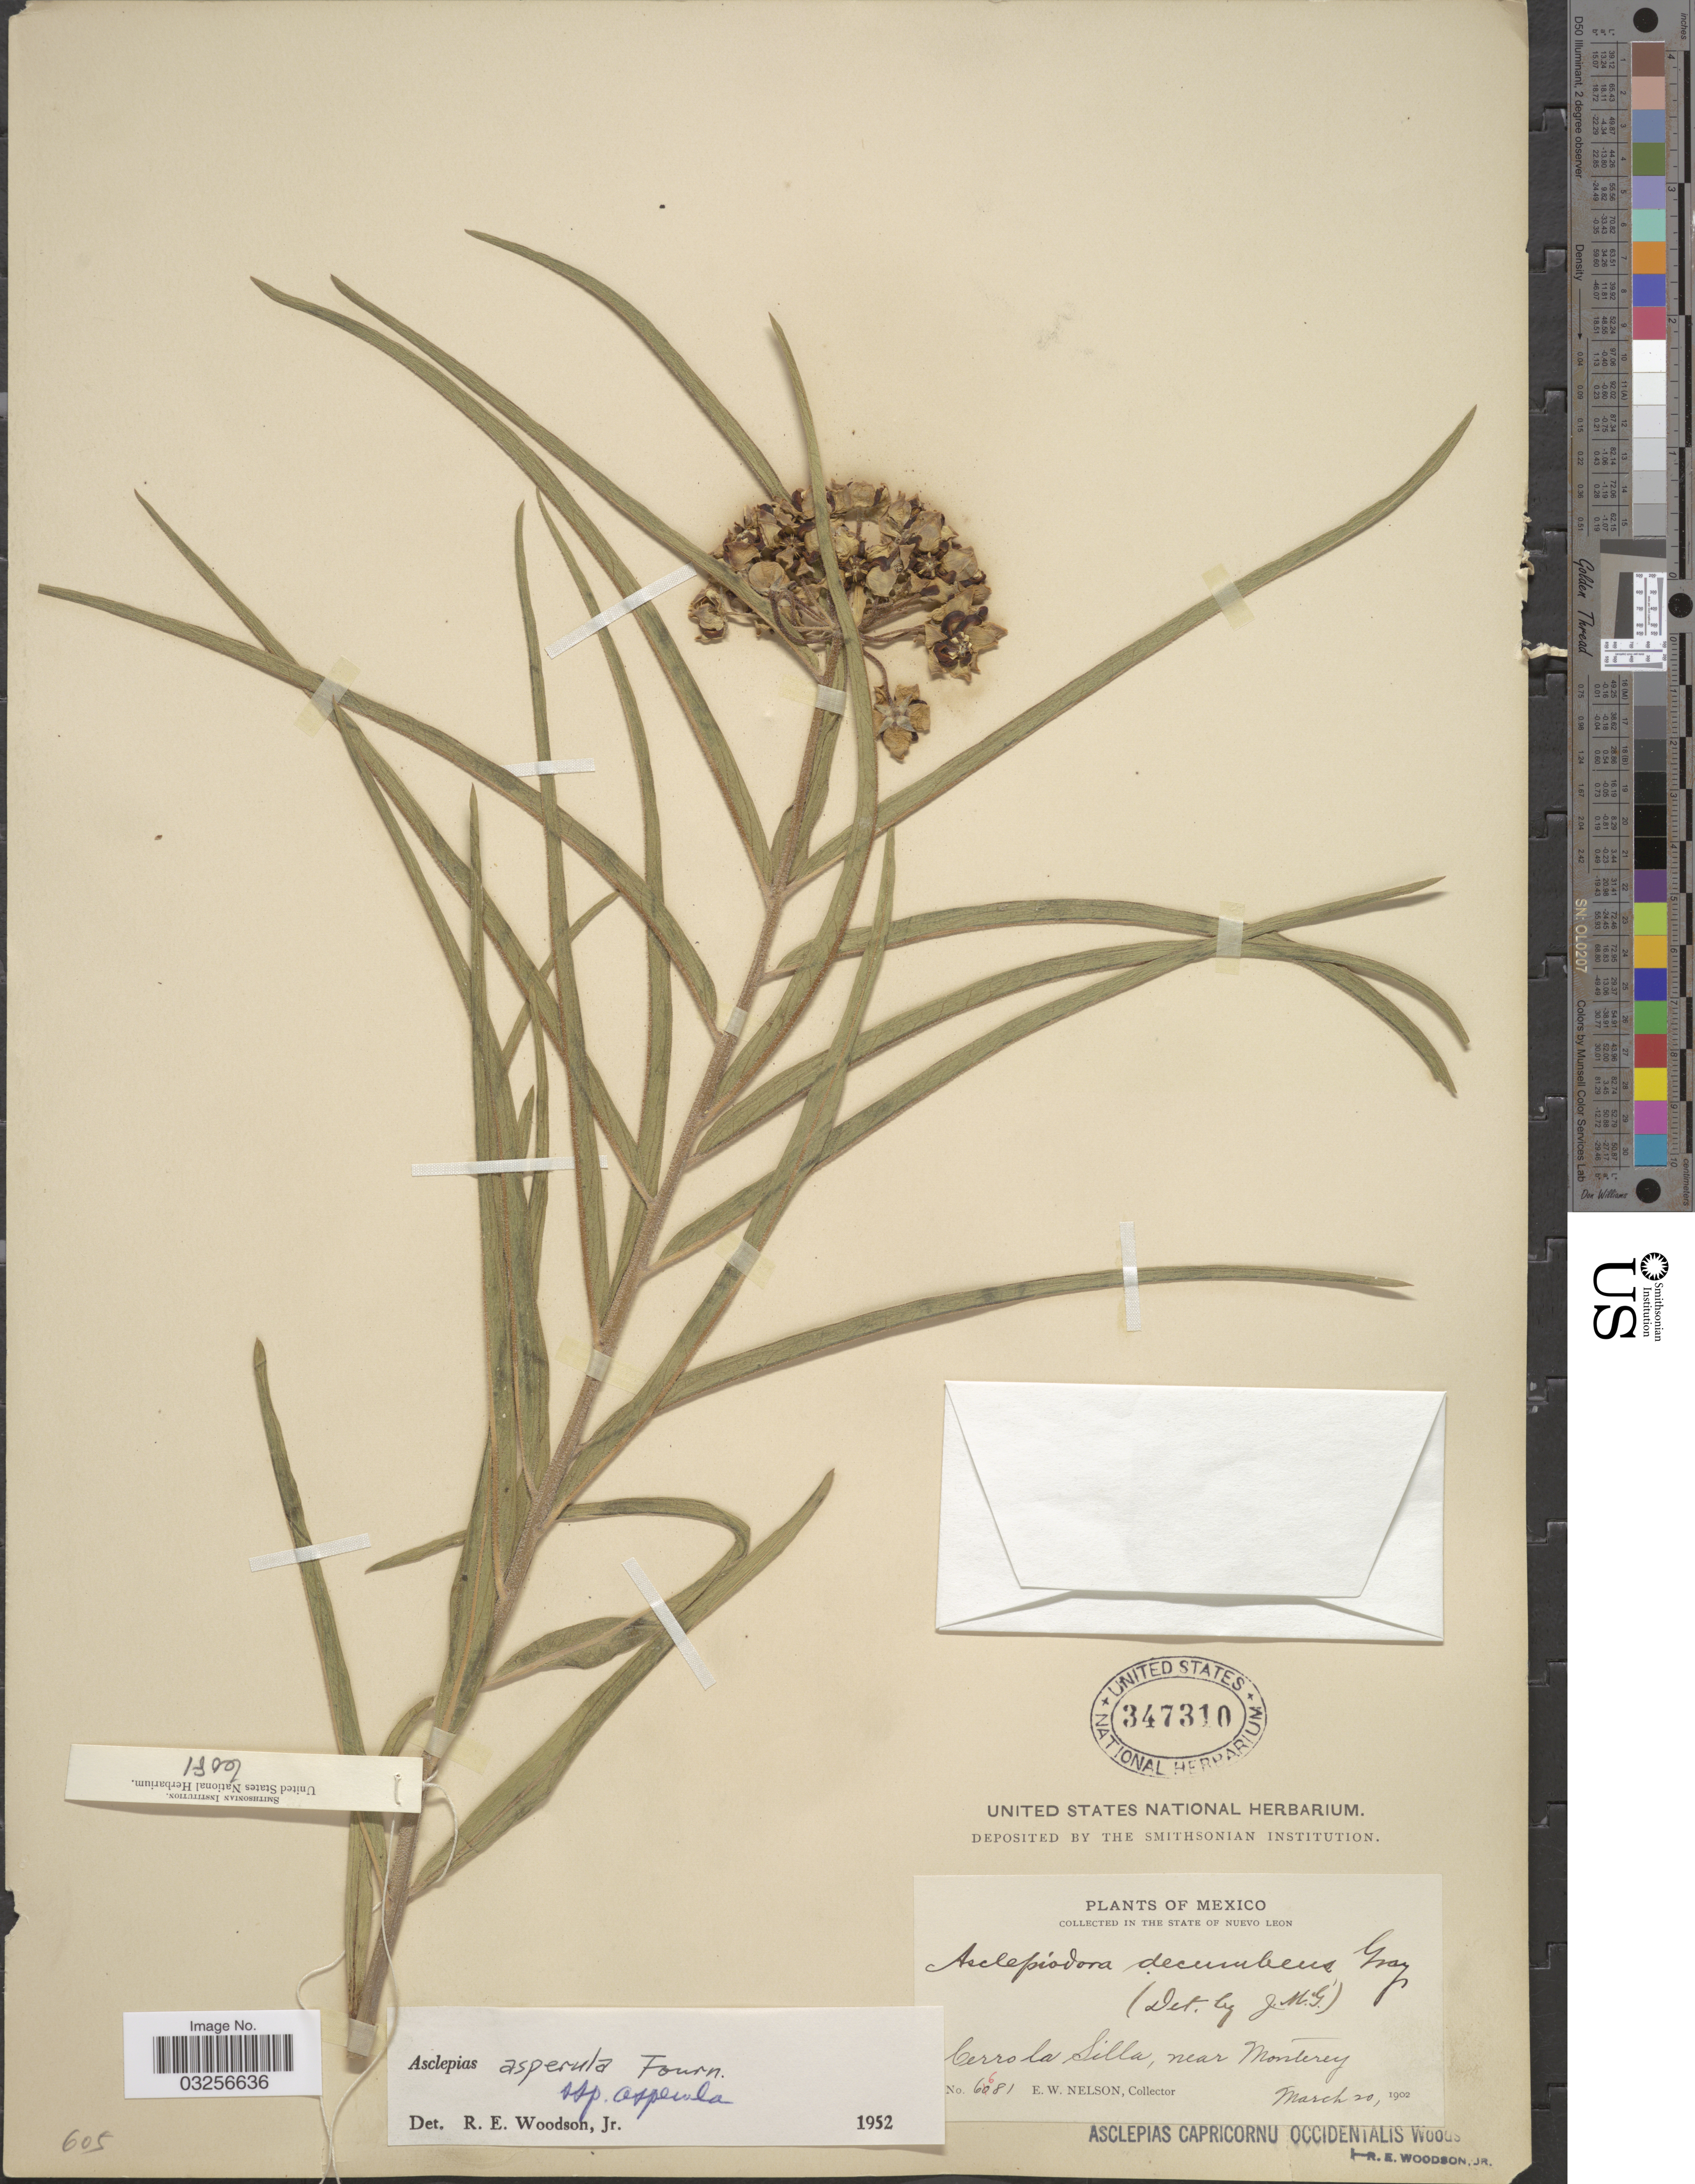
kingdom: Plantae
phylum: Tracheophyta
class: Magnoliopsida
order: Gentianales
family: Apocynaceae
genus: Asclepias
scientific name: Asclepias asperula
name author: (Decne.) Woodson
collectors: E. W. Nelson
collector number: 6681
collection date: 1902-03-20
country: Mexico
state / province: Nuevo León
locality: Cerro la Silla, near Monterey.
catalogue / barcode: US 347310